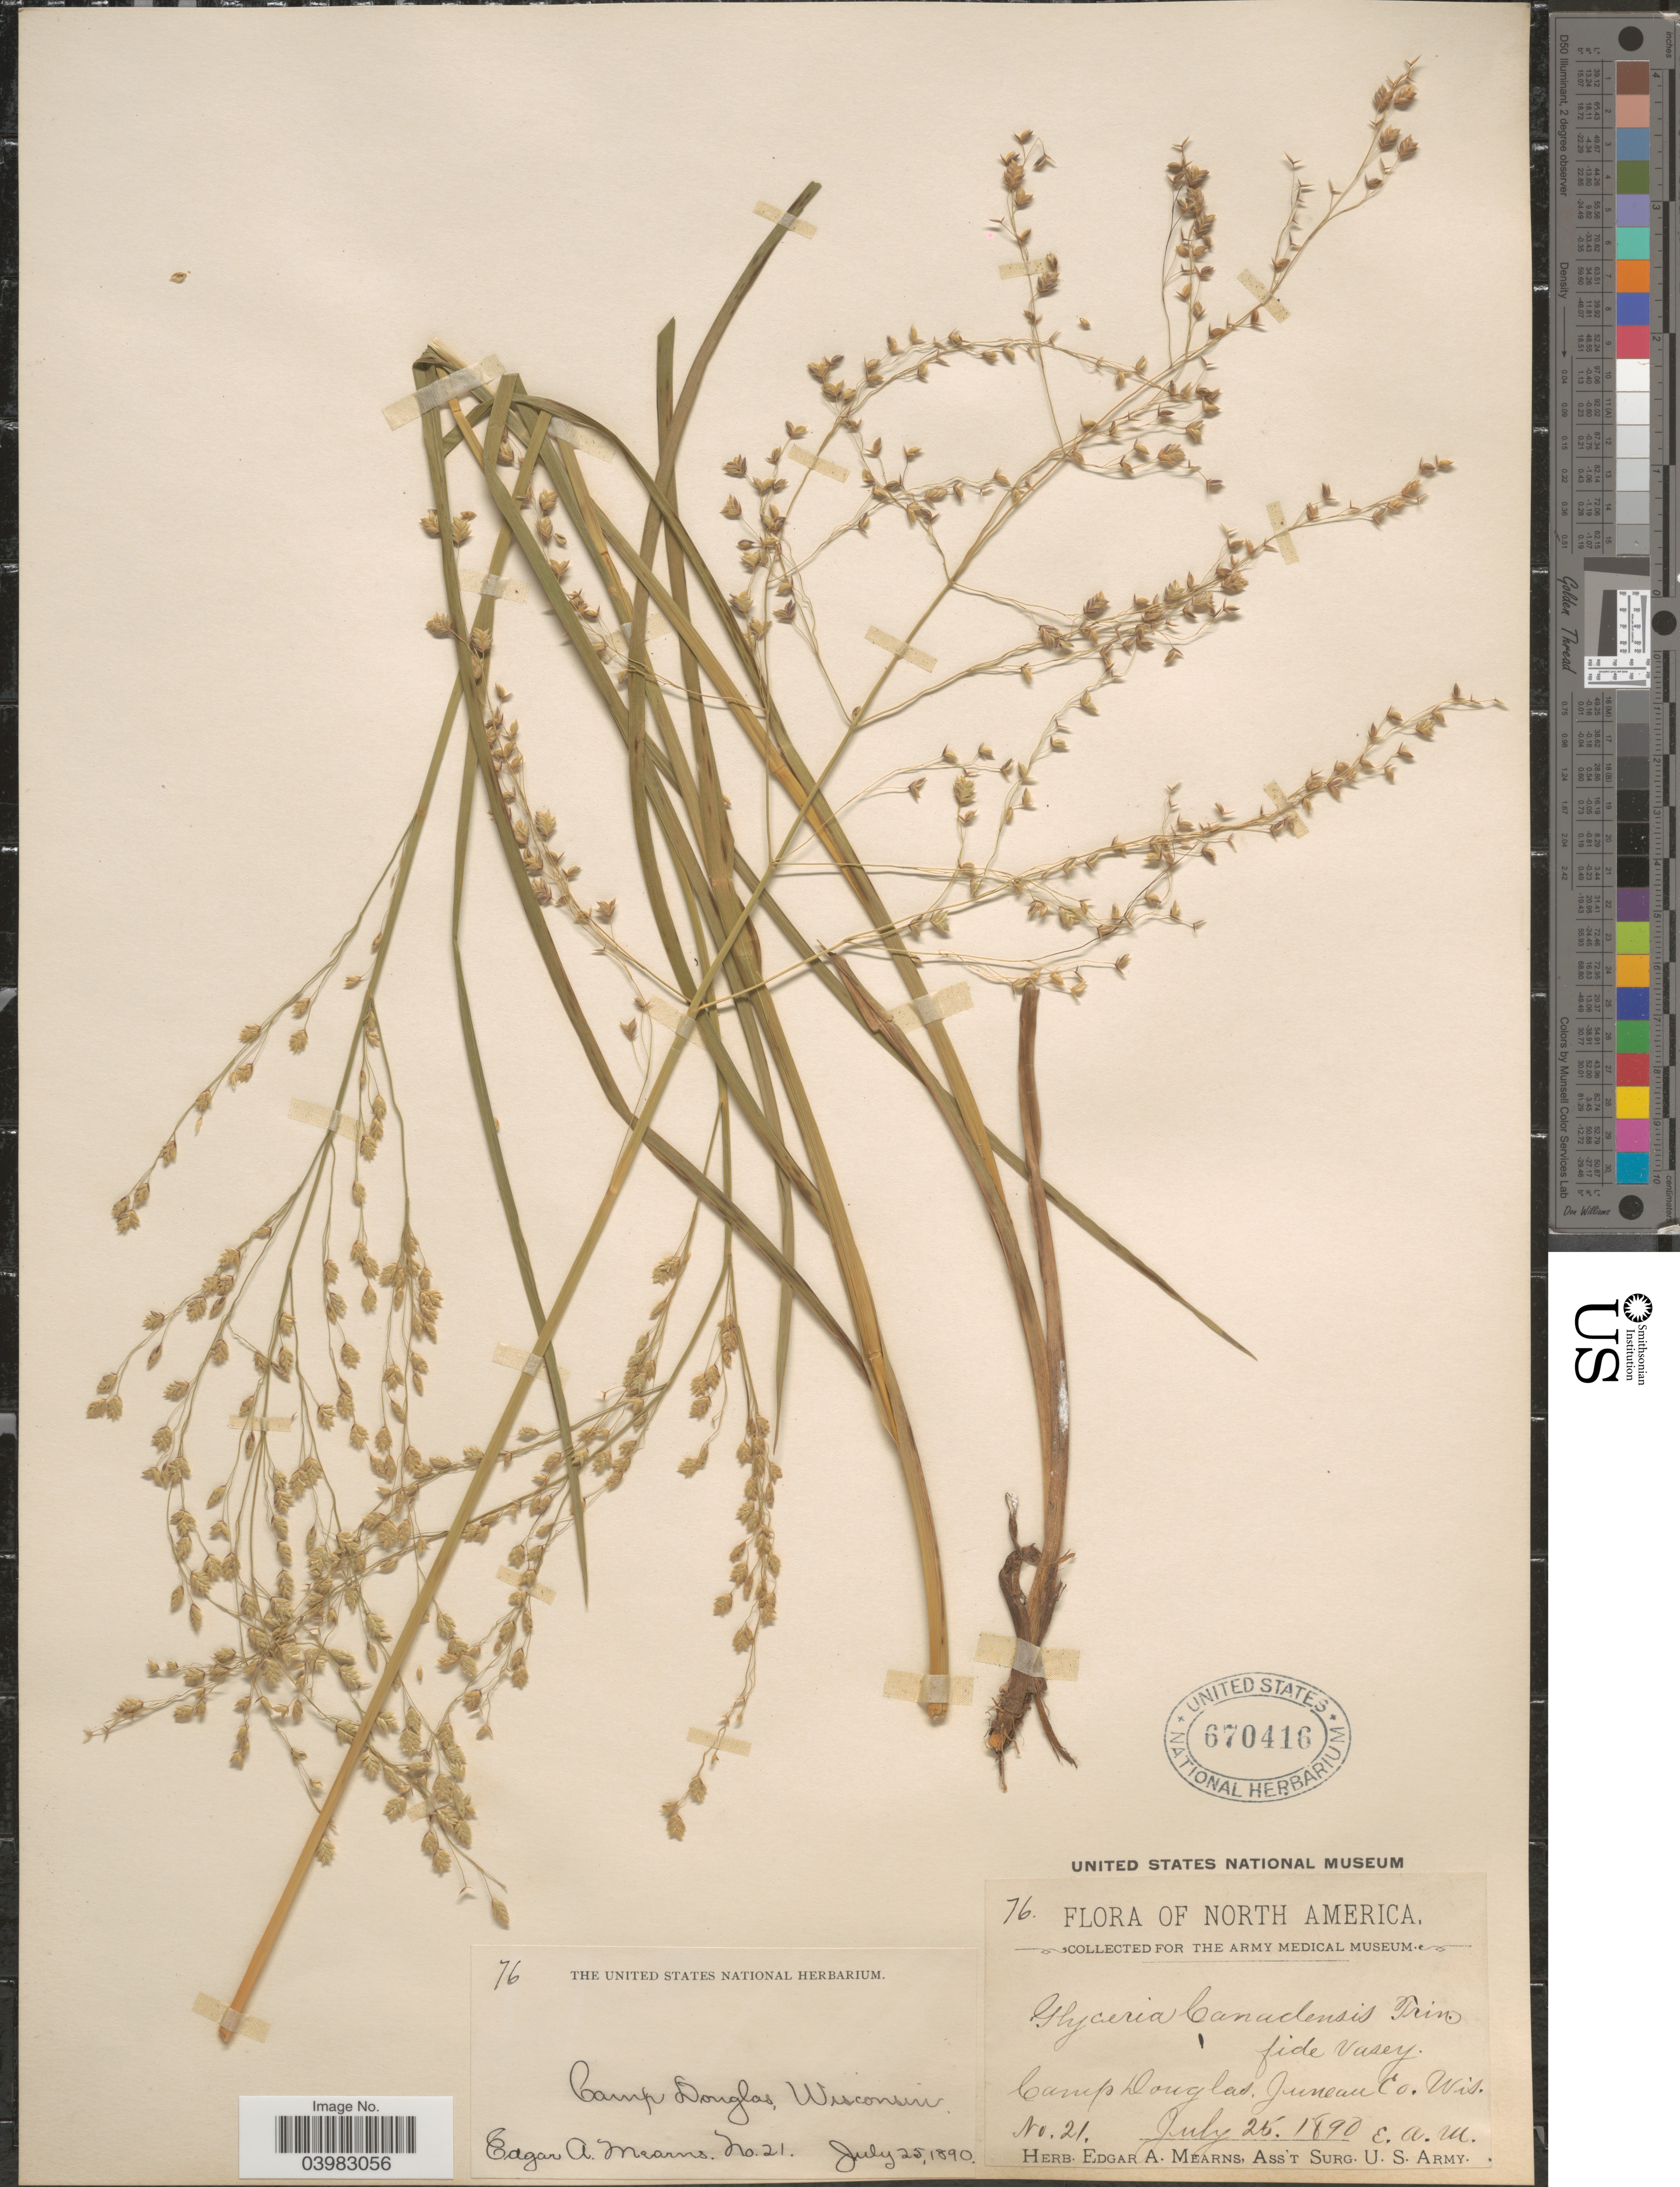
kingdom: Plantae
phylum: Tracheophyta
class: Liliopsida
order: Poales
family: Poaceae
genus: Glyceria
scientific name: Glyceria canadensis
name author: (Michx.) Trin.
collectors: E. A. Mearns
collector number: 76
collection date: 1890-07-25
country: United States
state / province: Wisconsin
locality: Camp Douglas. Juneau Co.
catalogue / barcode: US 670416